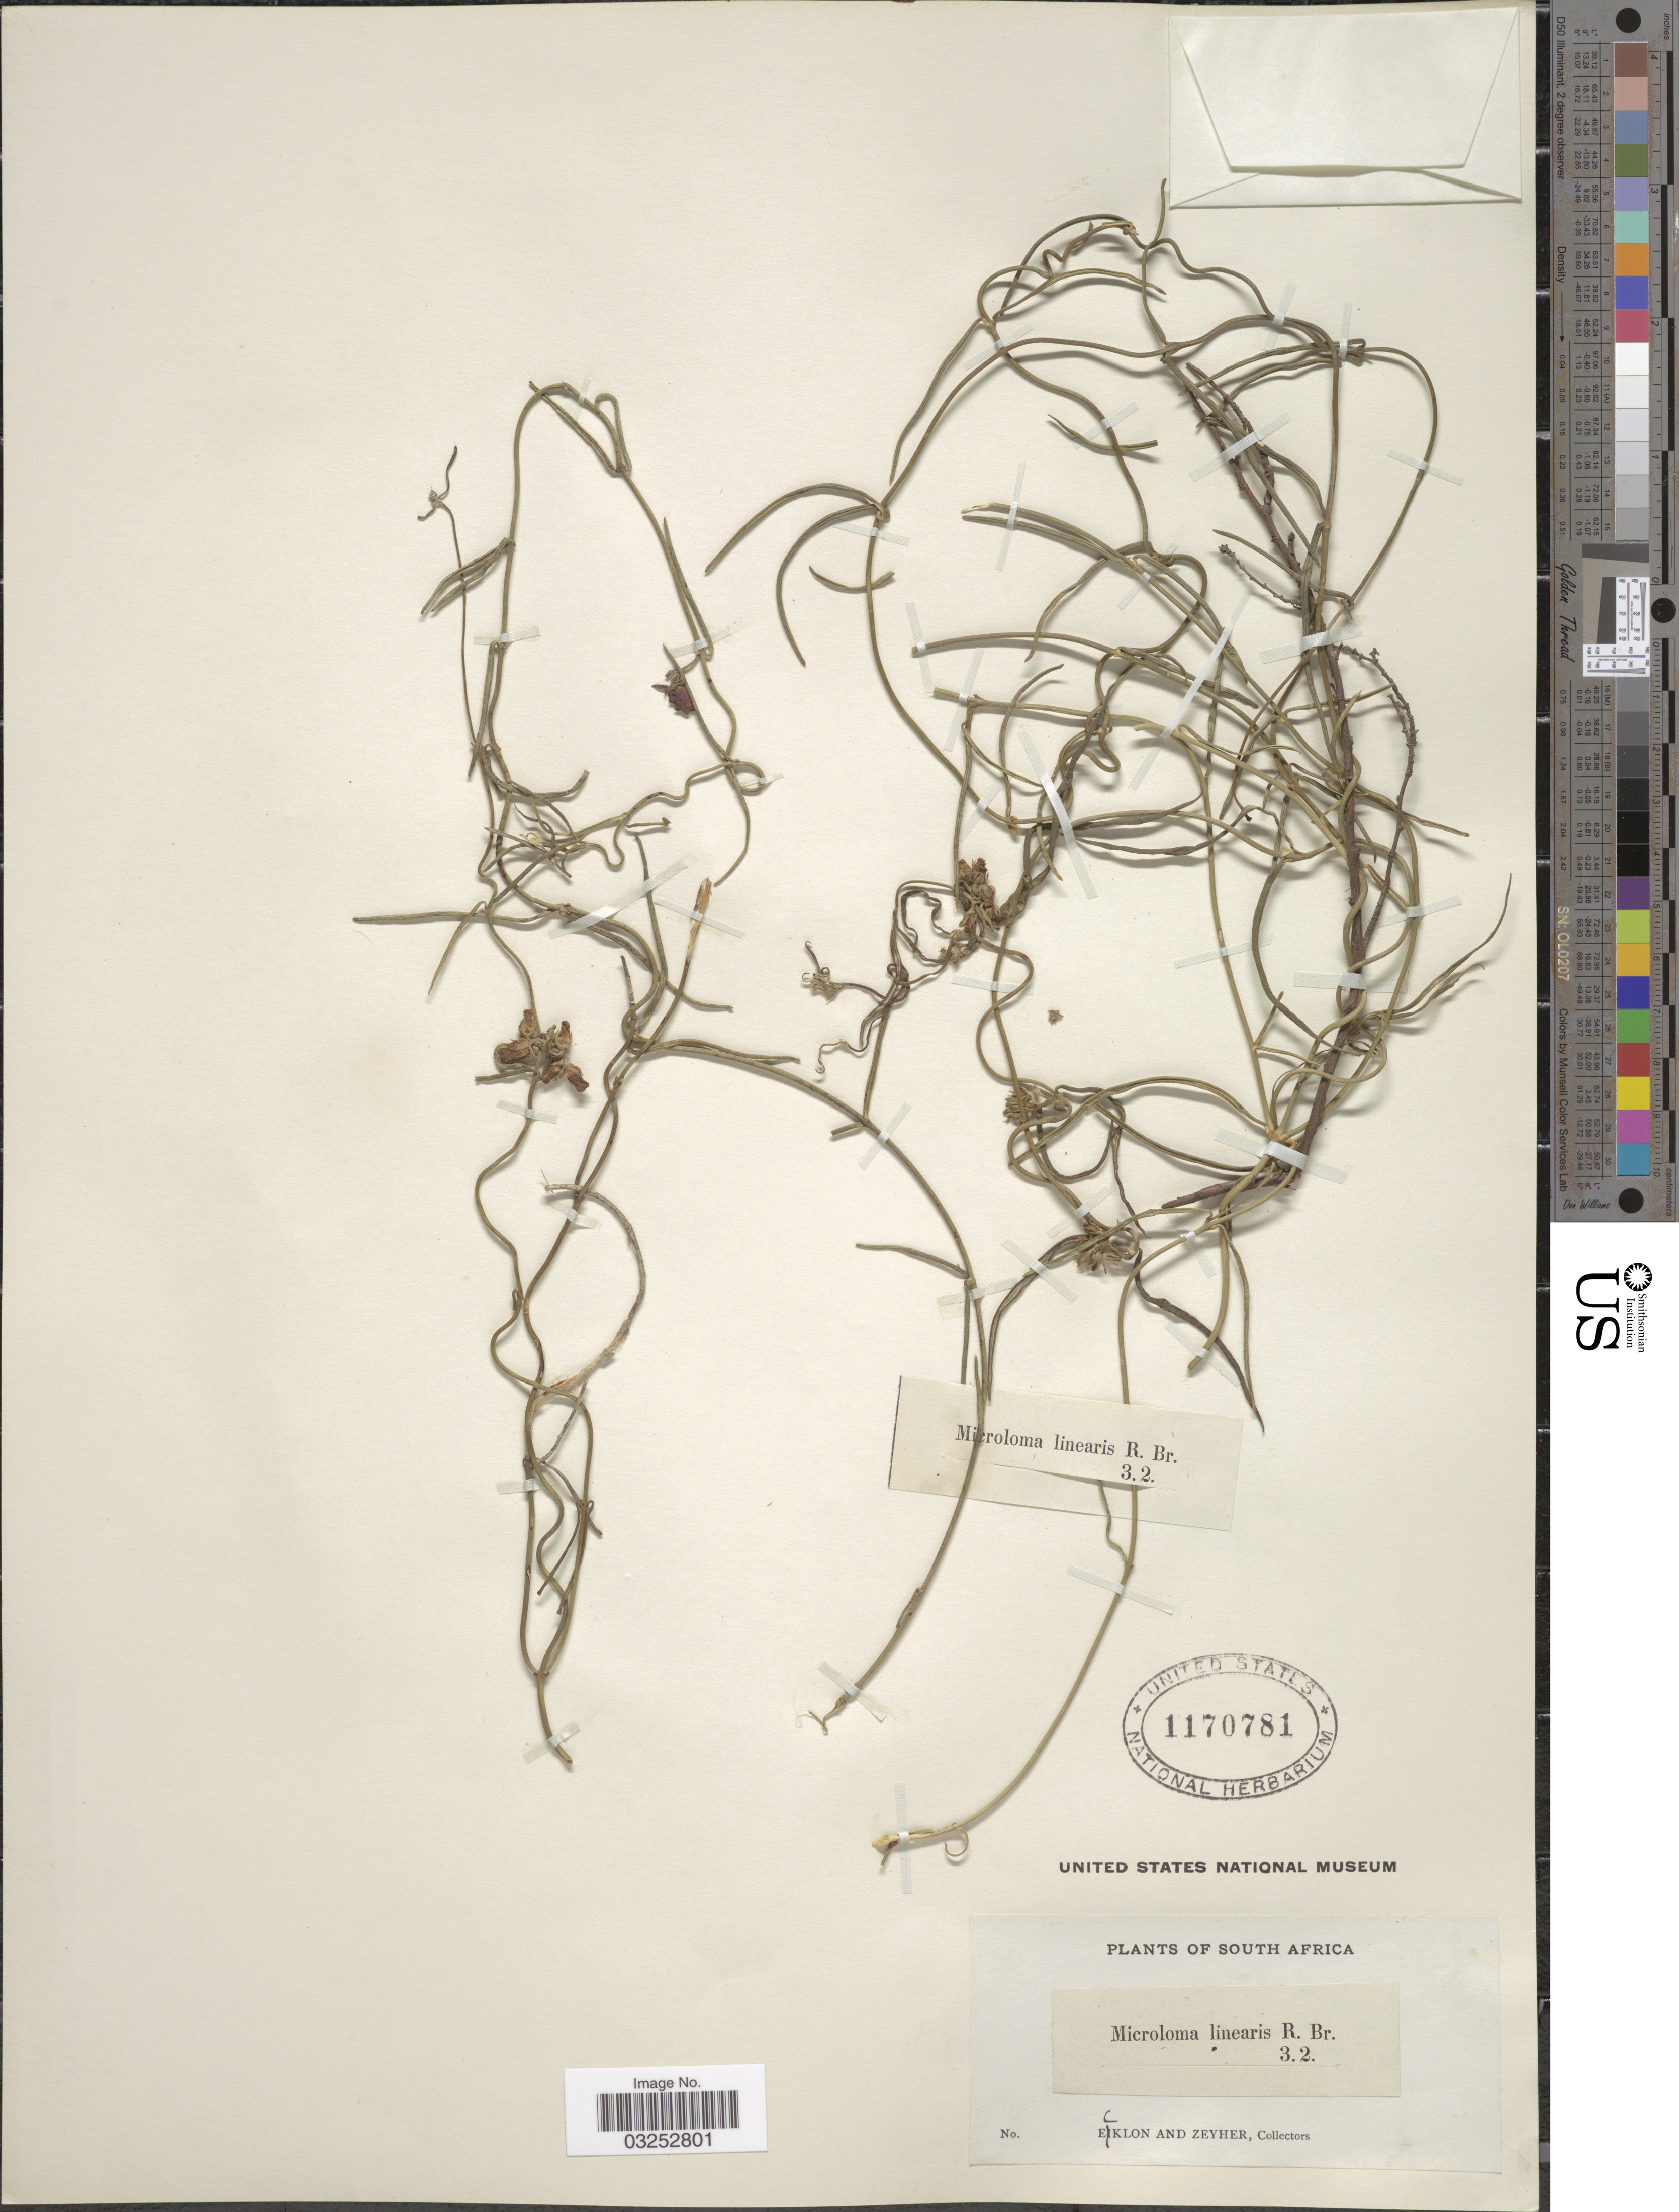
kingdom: Plantae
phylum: Tracheophyta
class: Magnoliopsida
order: Gentianales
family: Apocynaceae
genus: Microloma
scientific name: Microloma tenuifolium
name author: (L.) K. Schum.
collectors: -. Ecklon & -. Zeyher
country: South Africa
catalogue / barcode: US 1170781